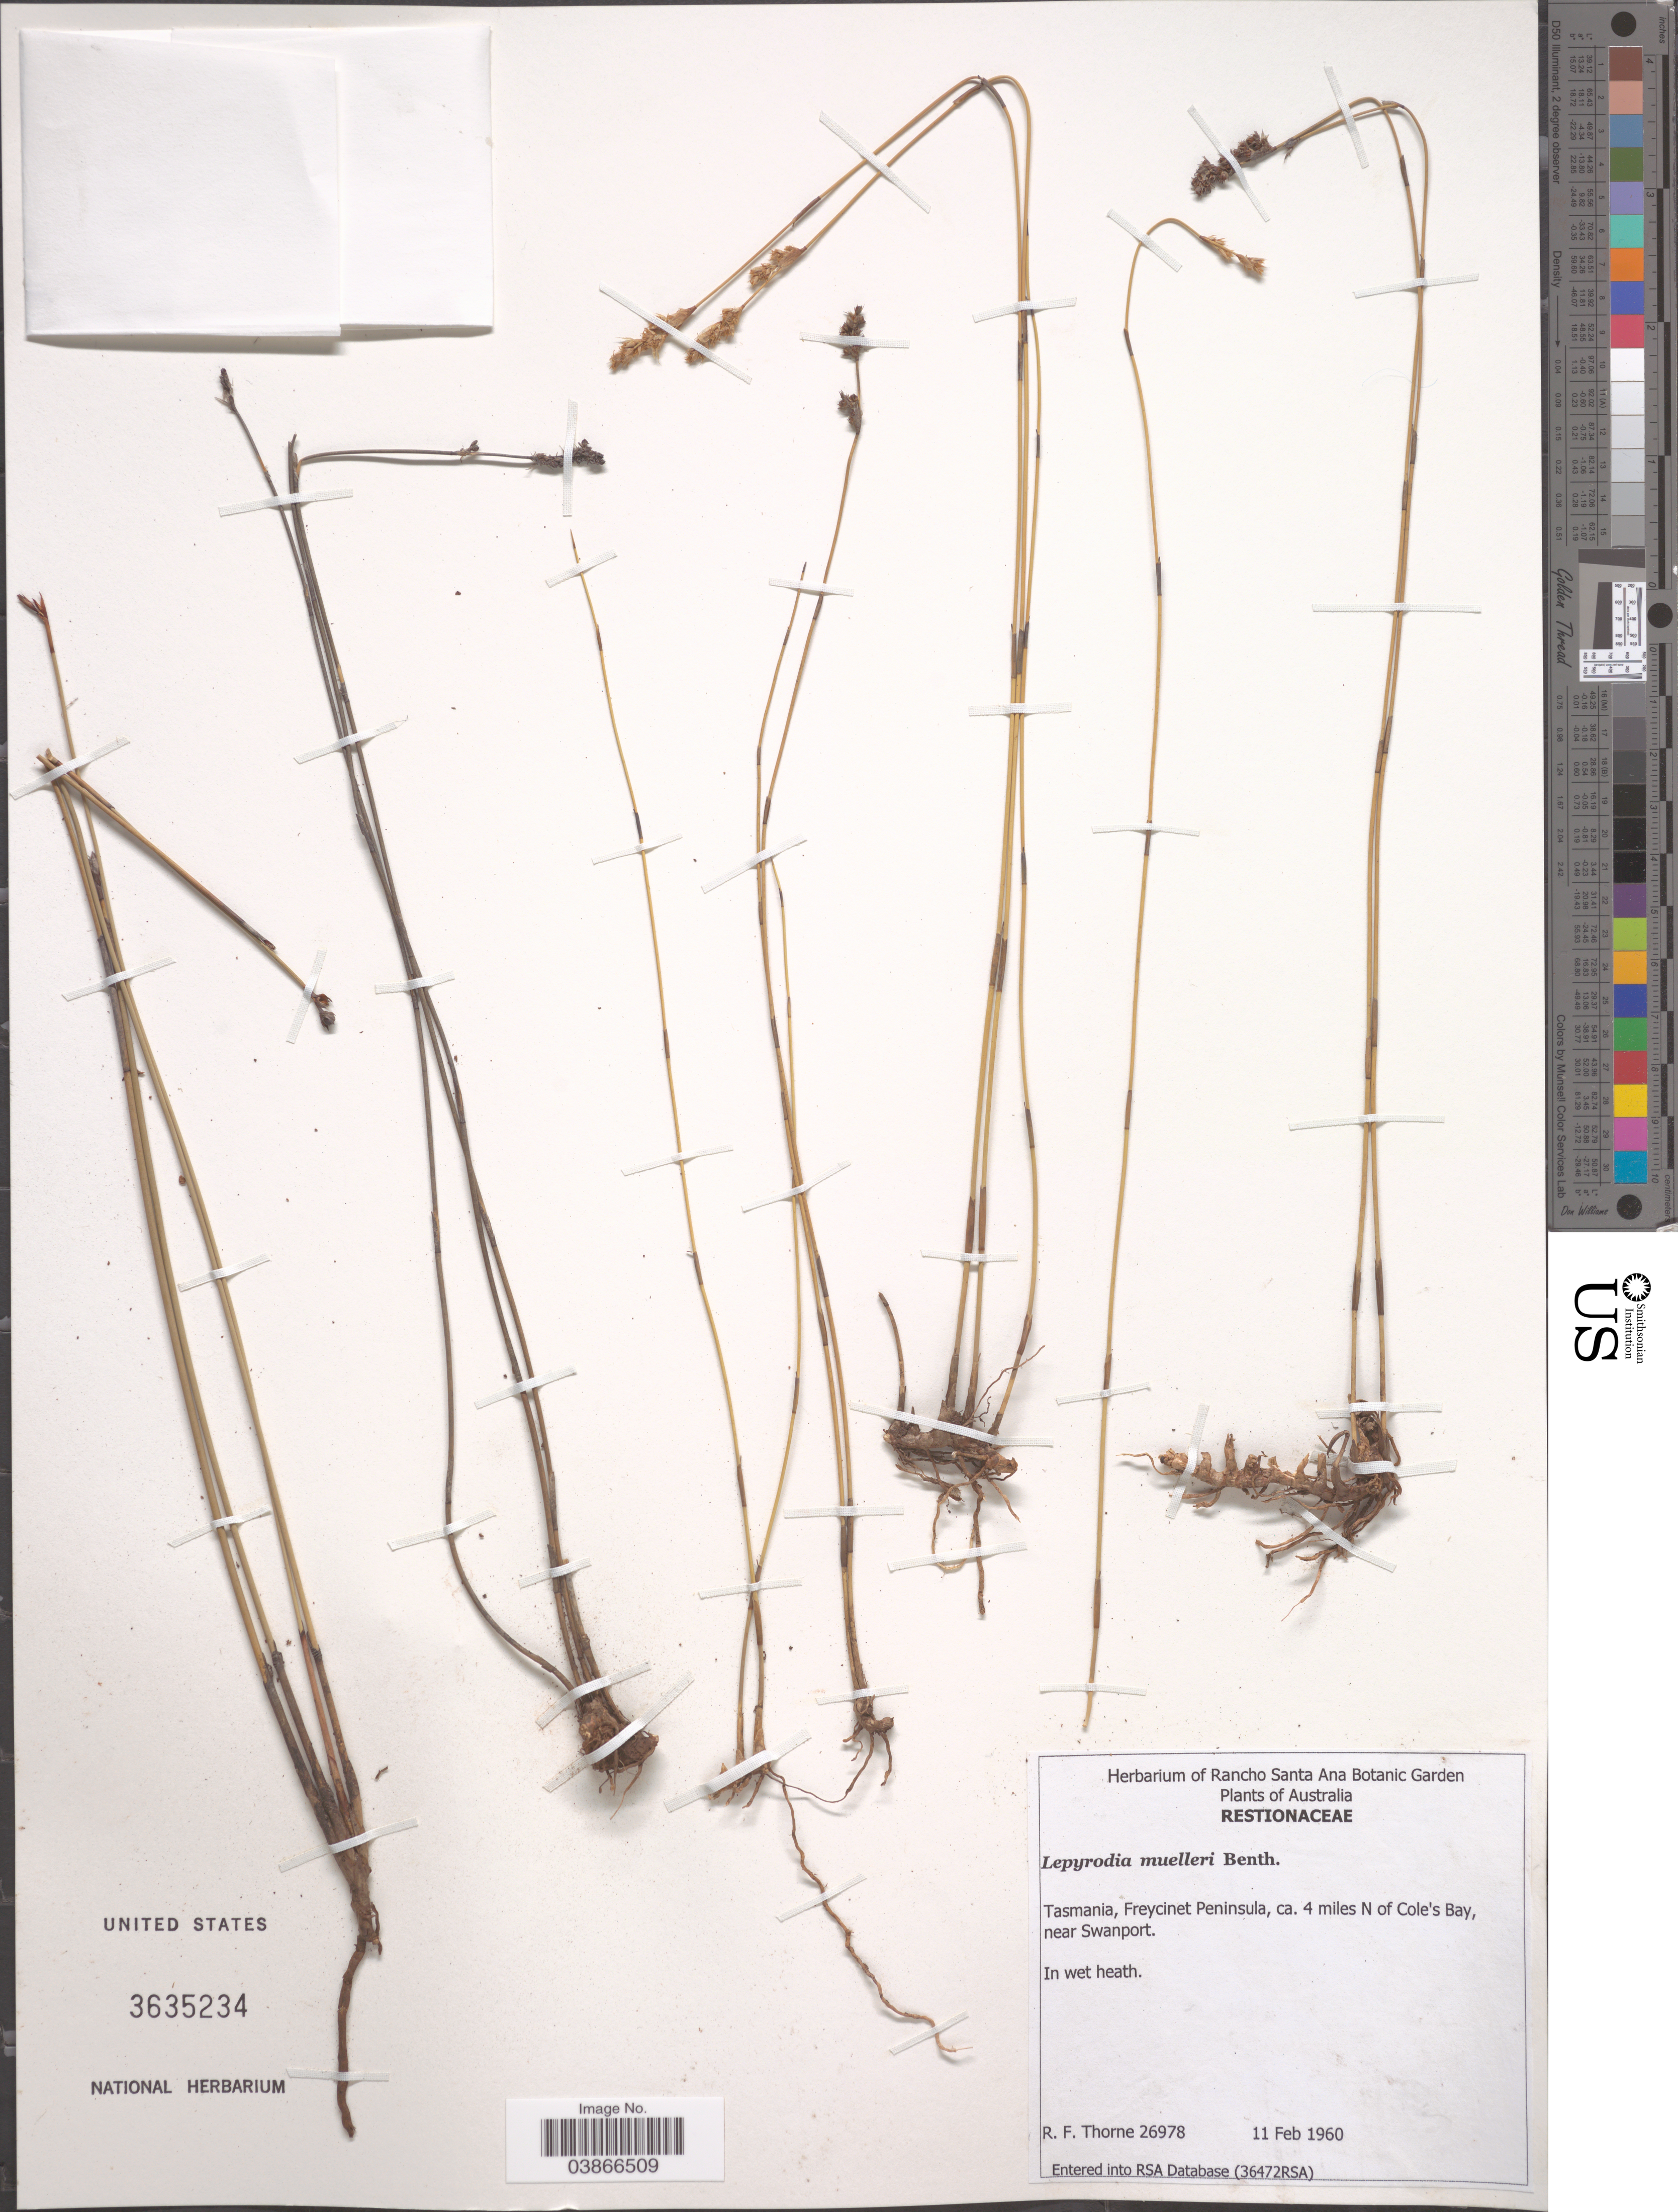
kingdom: Plantae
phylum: Tracheophyta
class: Liliopsida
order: Poales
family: Restionaceae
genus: Lepyrodia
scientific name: Lepyrodia muelleri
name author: Benth.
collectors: R. Thorne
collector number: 26978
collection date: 1960-02-11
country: Australia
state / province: Tasmania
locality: Freycinet Peninsula, ca. 4 miles N of Cole's Bay, near Swanport.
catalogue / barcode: US 3635234